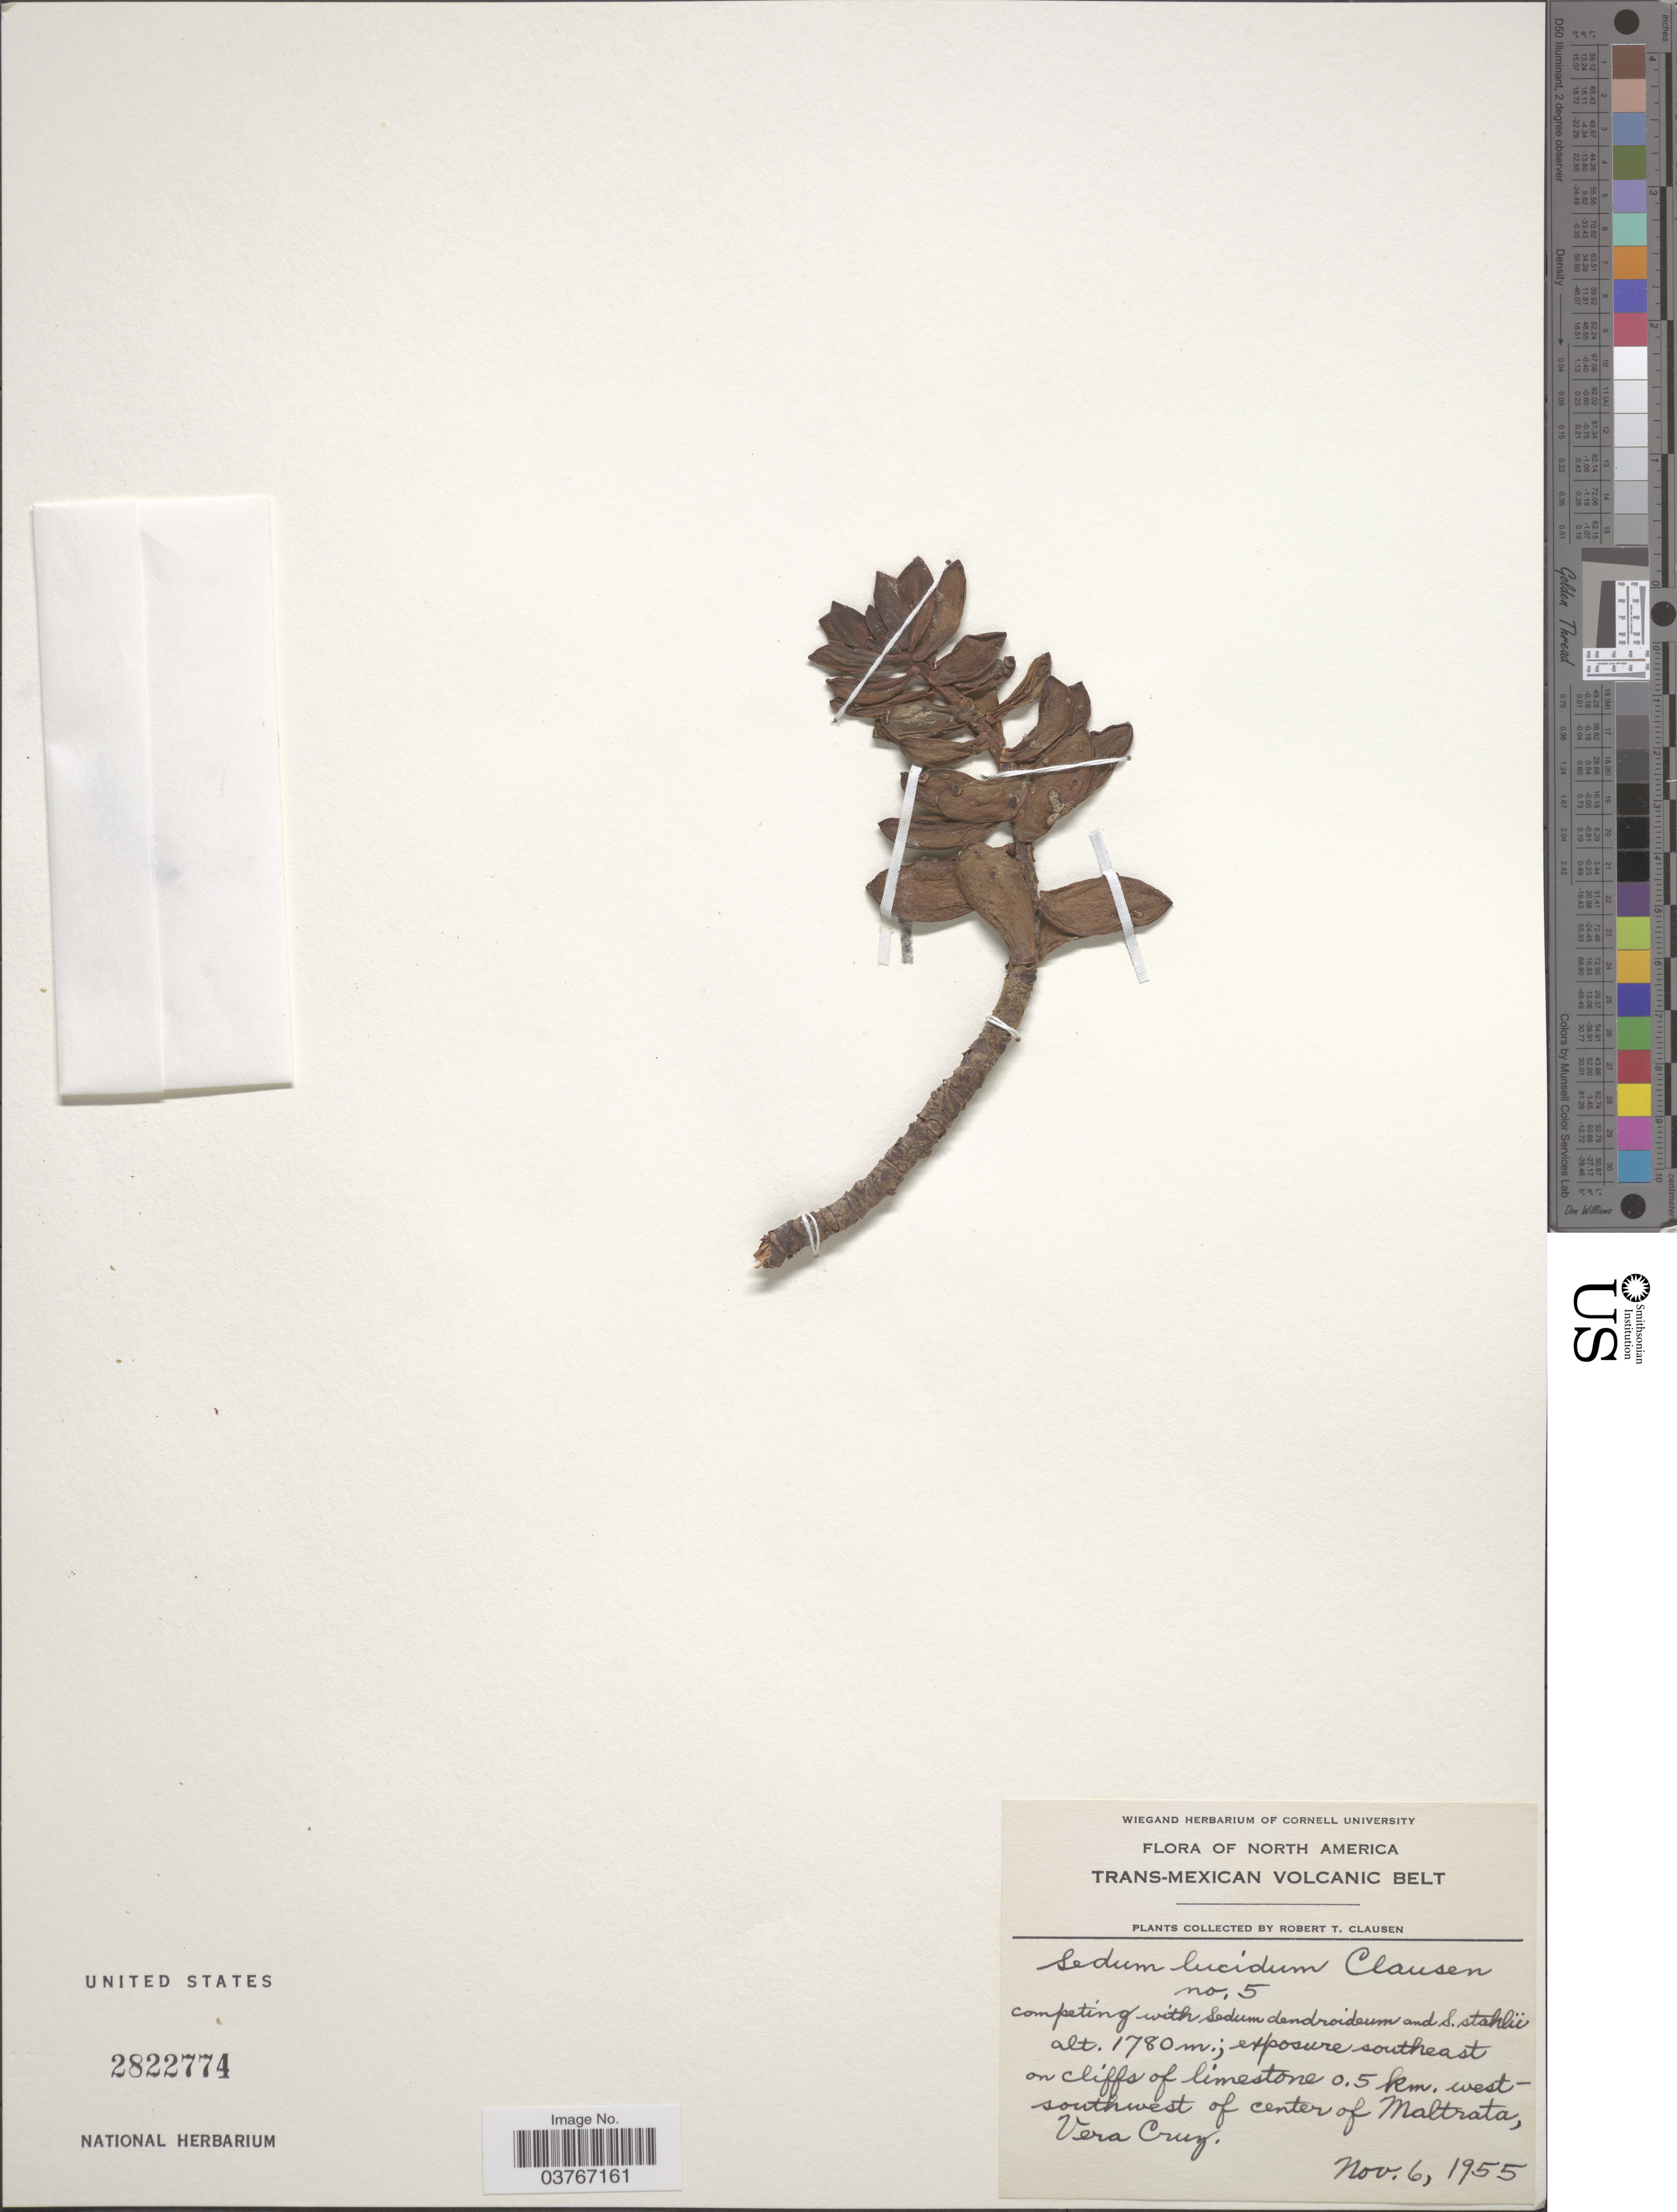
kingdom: Plantae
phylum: Tracheophyta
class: Magnoliopsida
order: Saxifragales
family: Crassulaceae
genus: Sedum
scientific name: Sedum lucidum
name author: R.T. Clausen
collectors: R. T. Clausen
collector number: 5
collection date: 1955-11-06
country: Mexico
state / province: Veracruz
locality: Trans-Mexican Volcanic Belt. Exposure southeast on cliffs of limestone 0.5 km. west-southwest of center of Maltrata, Vera Cruz.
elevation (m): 1780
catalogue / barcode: US 2822774